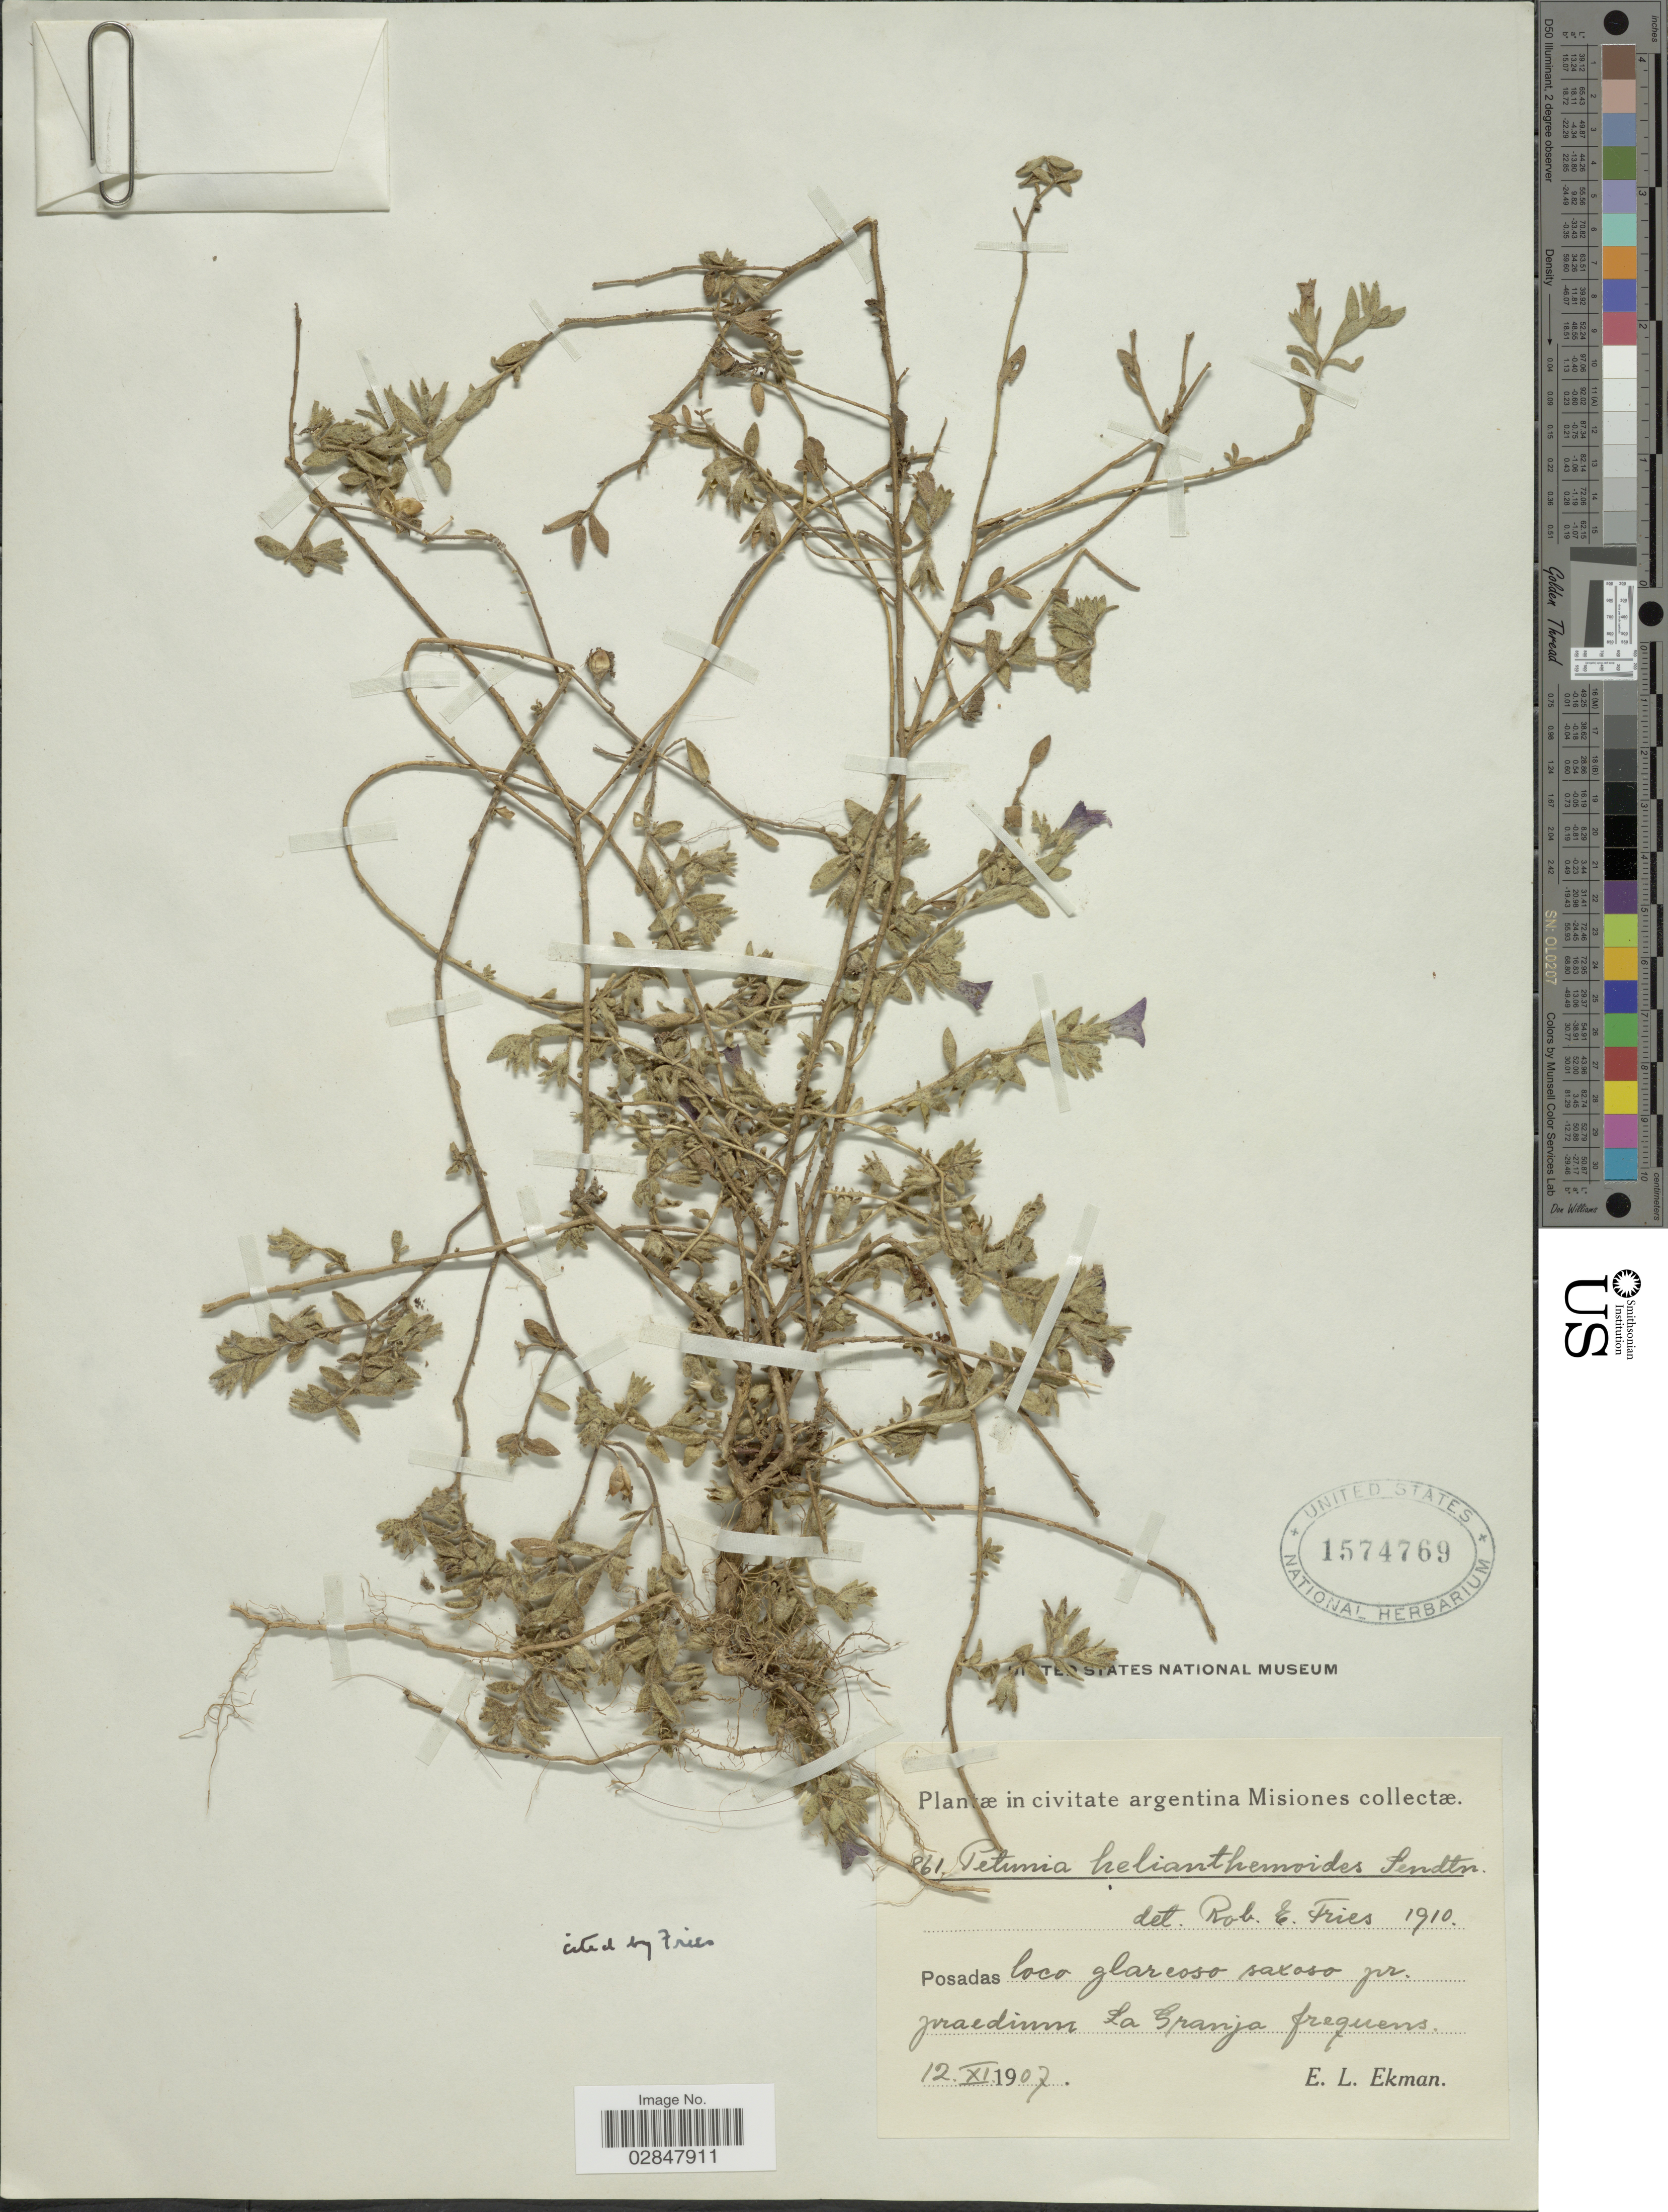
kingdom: Plantae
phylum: Tracheophyta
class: Magnoliopsida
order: Solanales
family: Solanaceae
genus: Petunia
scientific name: Petunia helianthemoides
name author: Sendtn.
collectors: E. L. Ekman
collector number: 861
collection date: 1907-11-12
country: Argentina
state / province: Misiones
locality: Posadas loco glareoso saxoso pr. praedium La Granja frequens.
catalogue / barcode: US 1574769